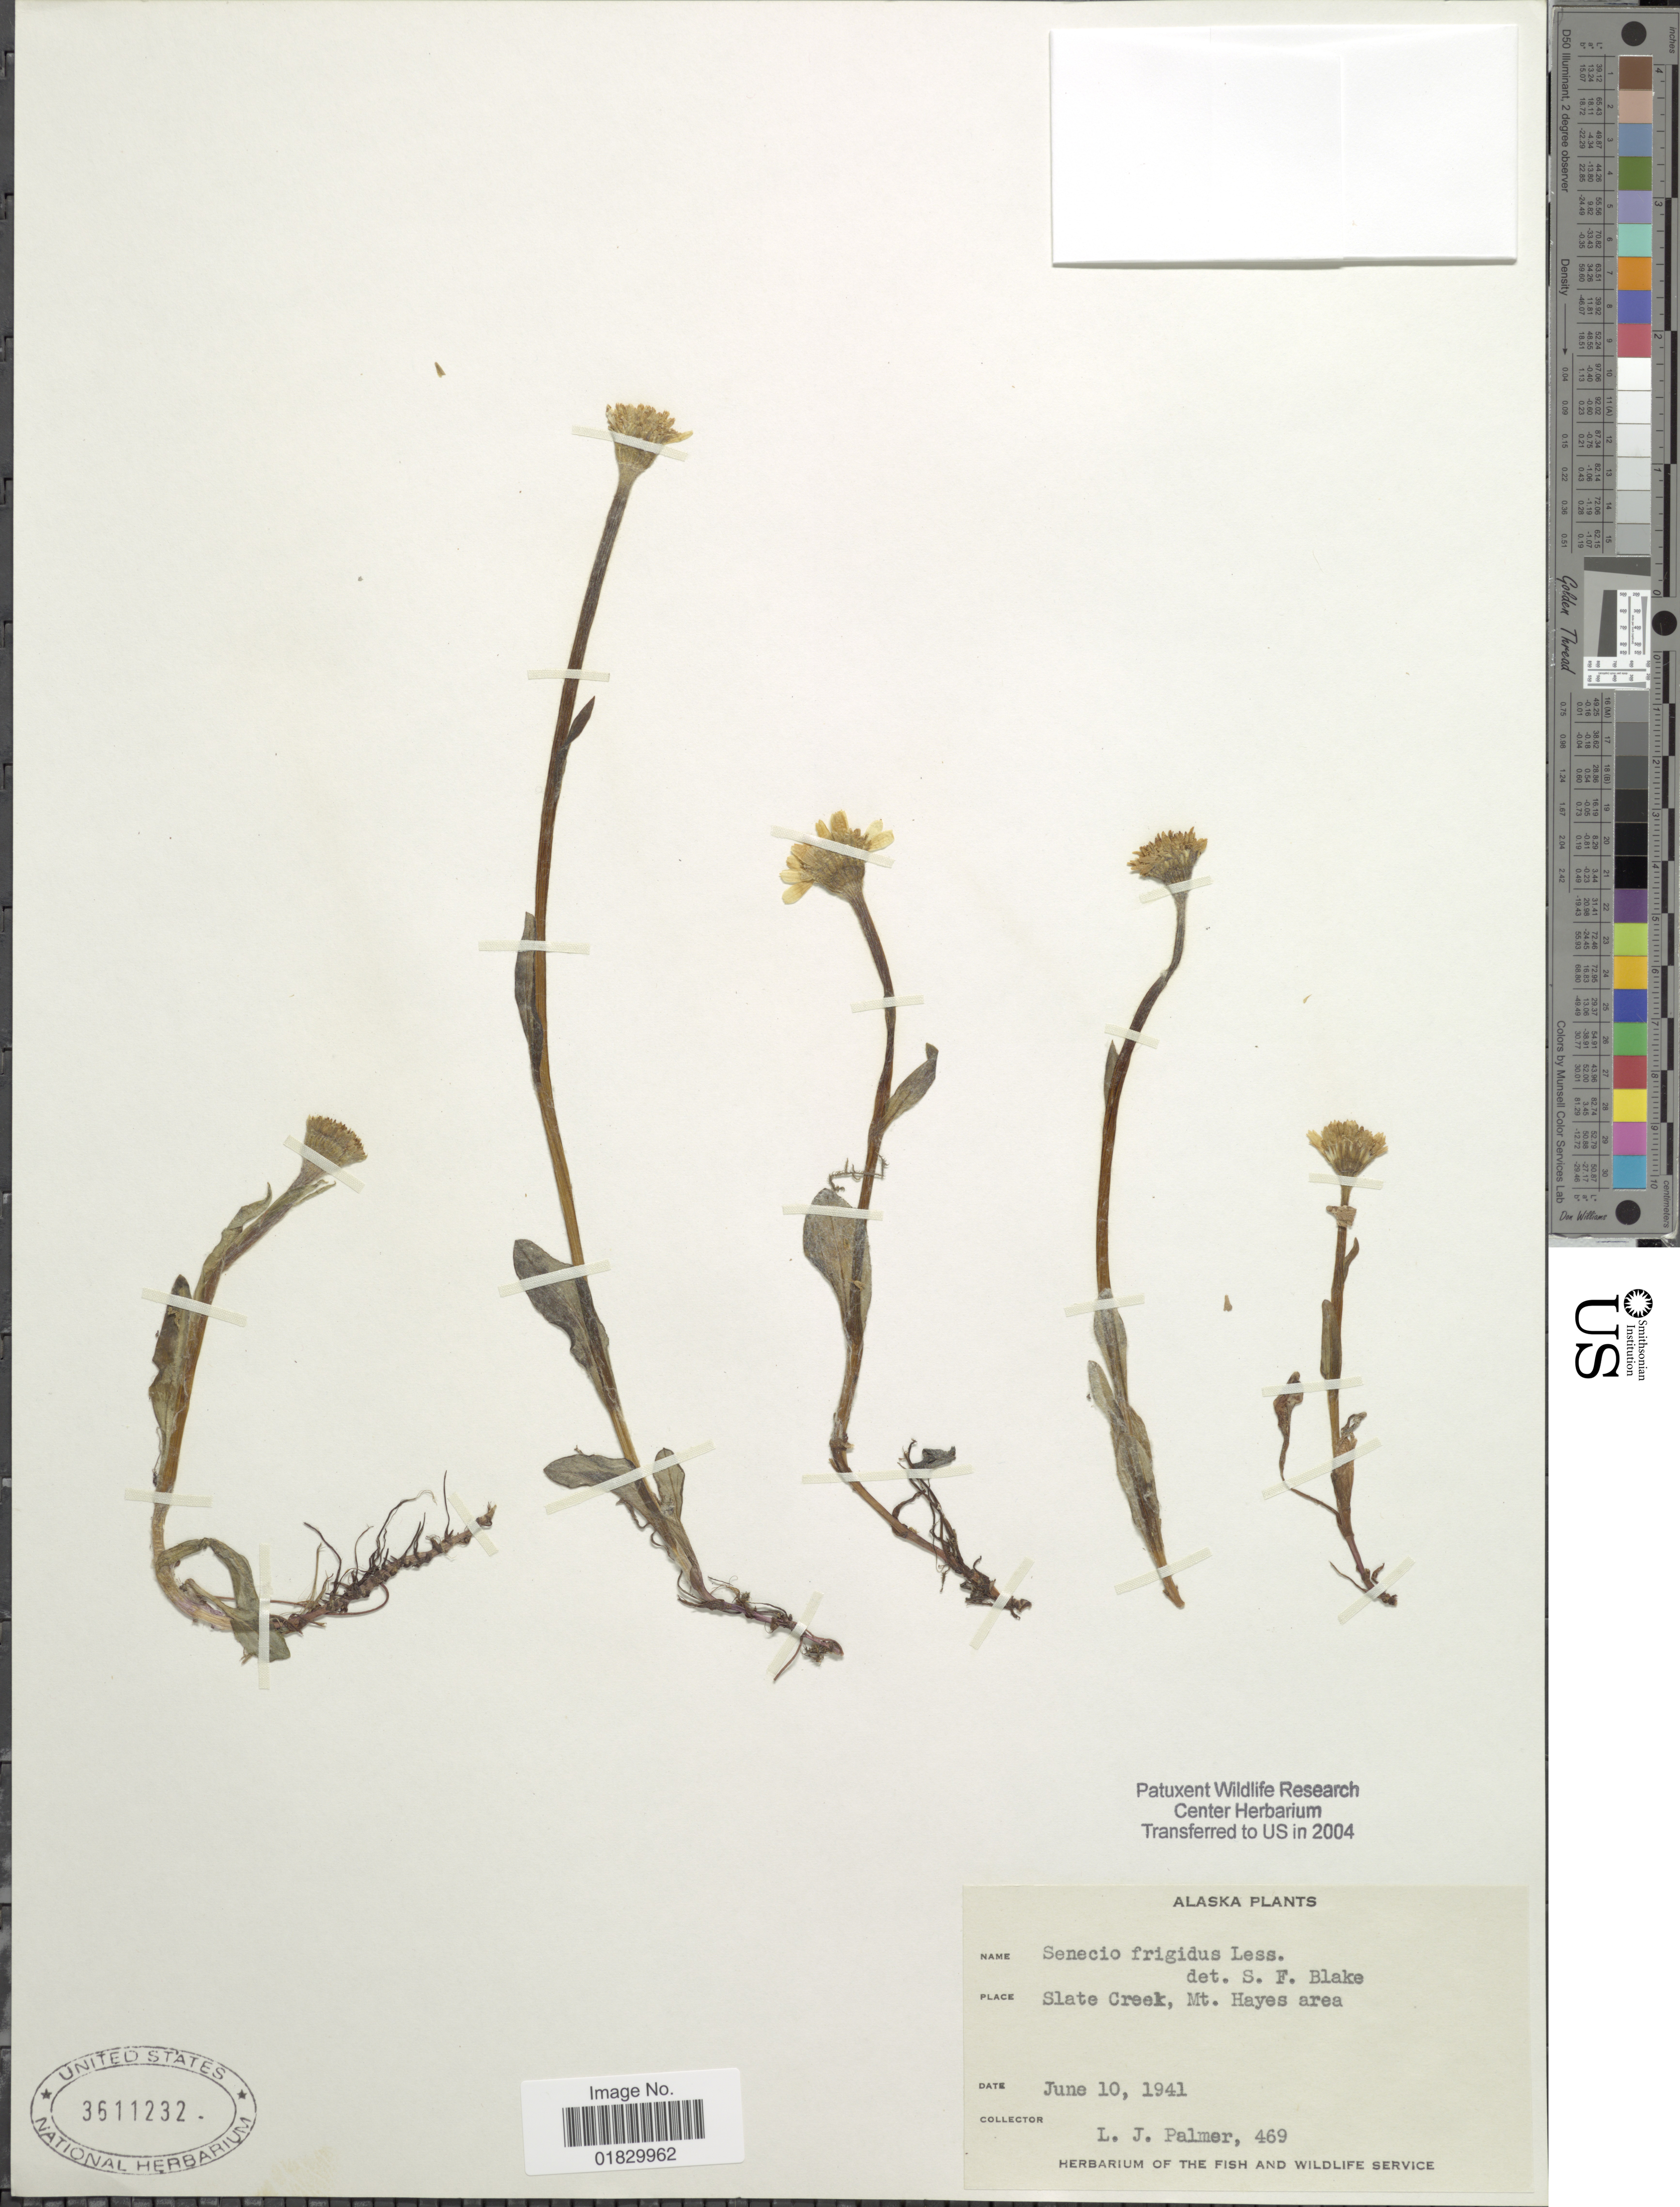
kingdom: Plantae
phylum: Tracheophyta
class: Magnoliopsida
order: Asterales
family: Asteraceae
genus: Tephroseris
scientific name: Tephroseris frigida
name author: (Richardson) Holub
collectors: L. J. Palmer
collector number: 469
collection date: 1941-06-10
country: United States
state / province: Alaska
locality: Slate Creek, Mt. Hayes area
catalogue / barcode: US 3611232